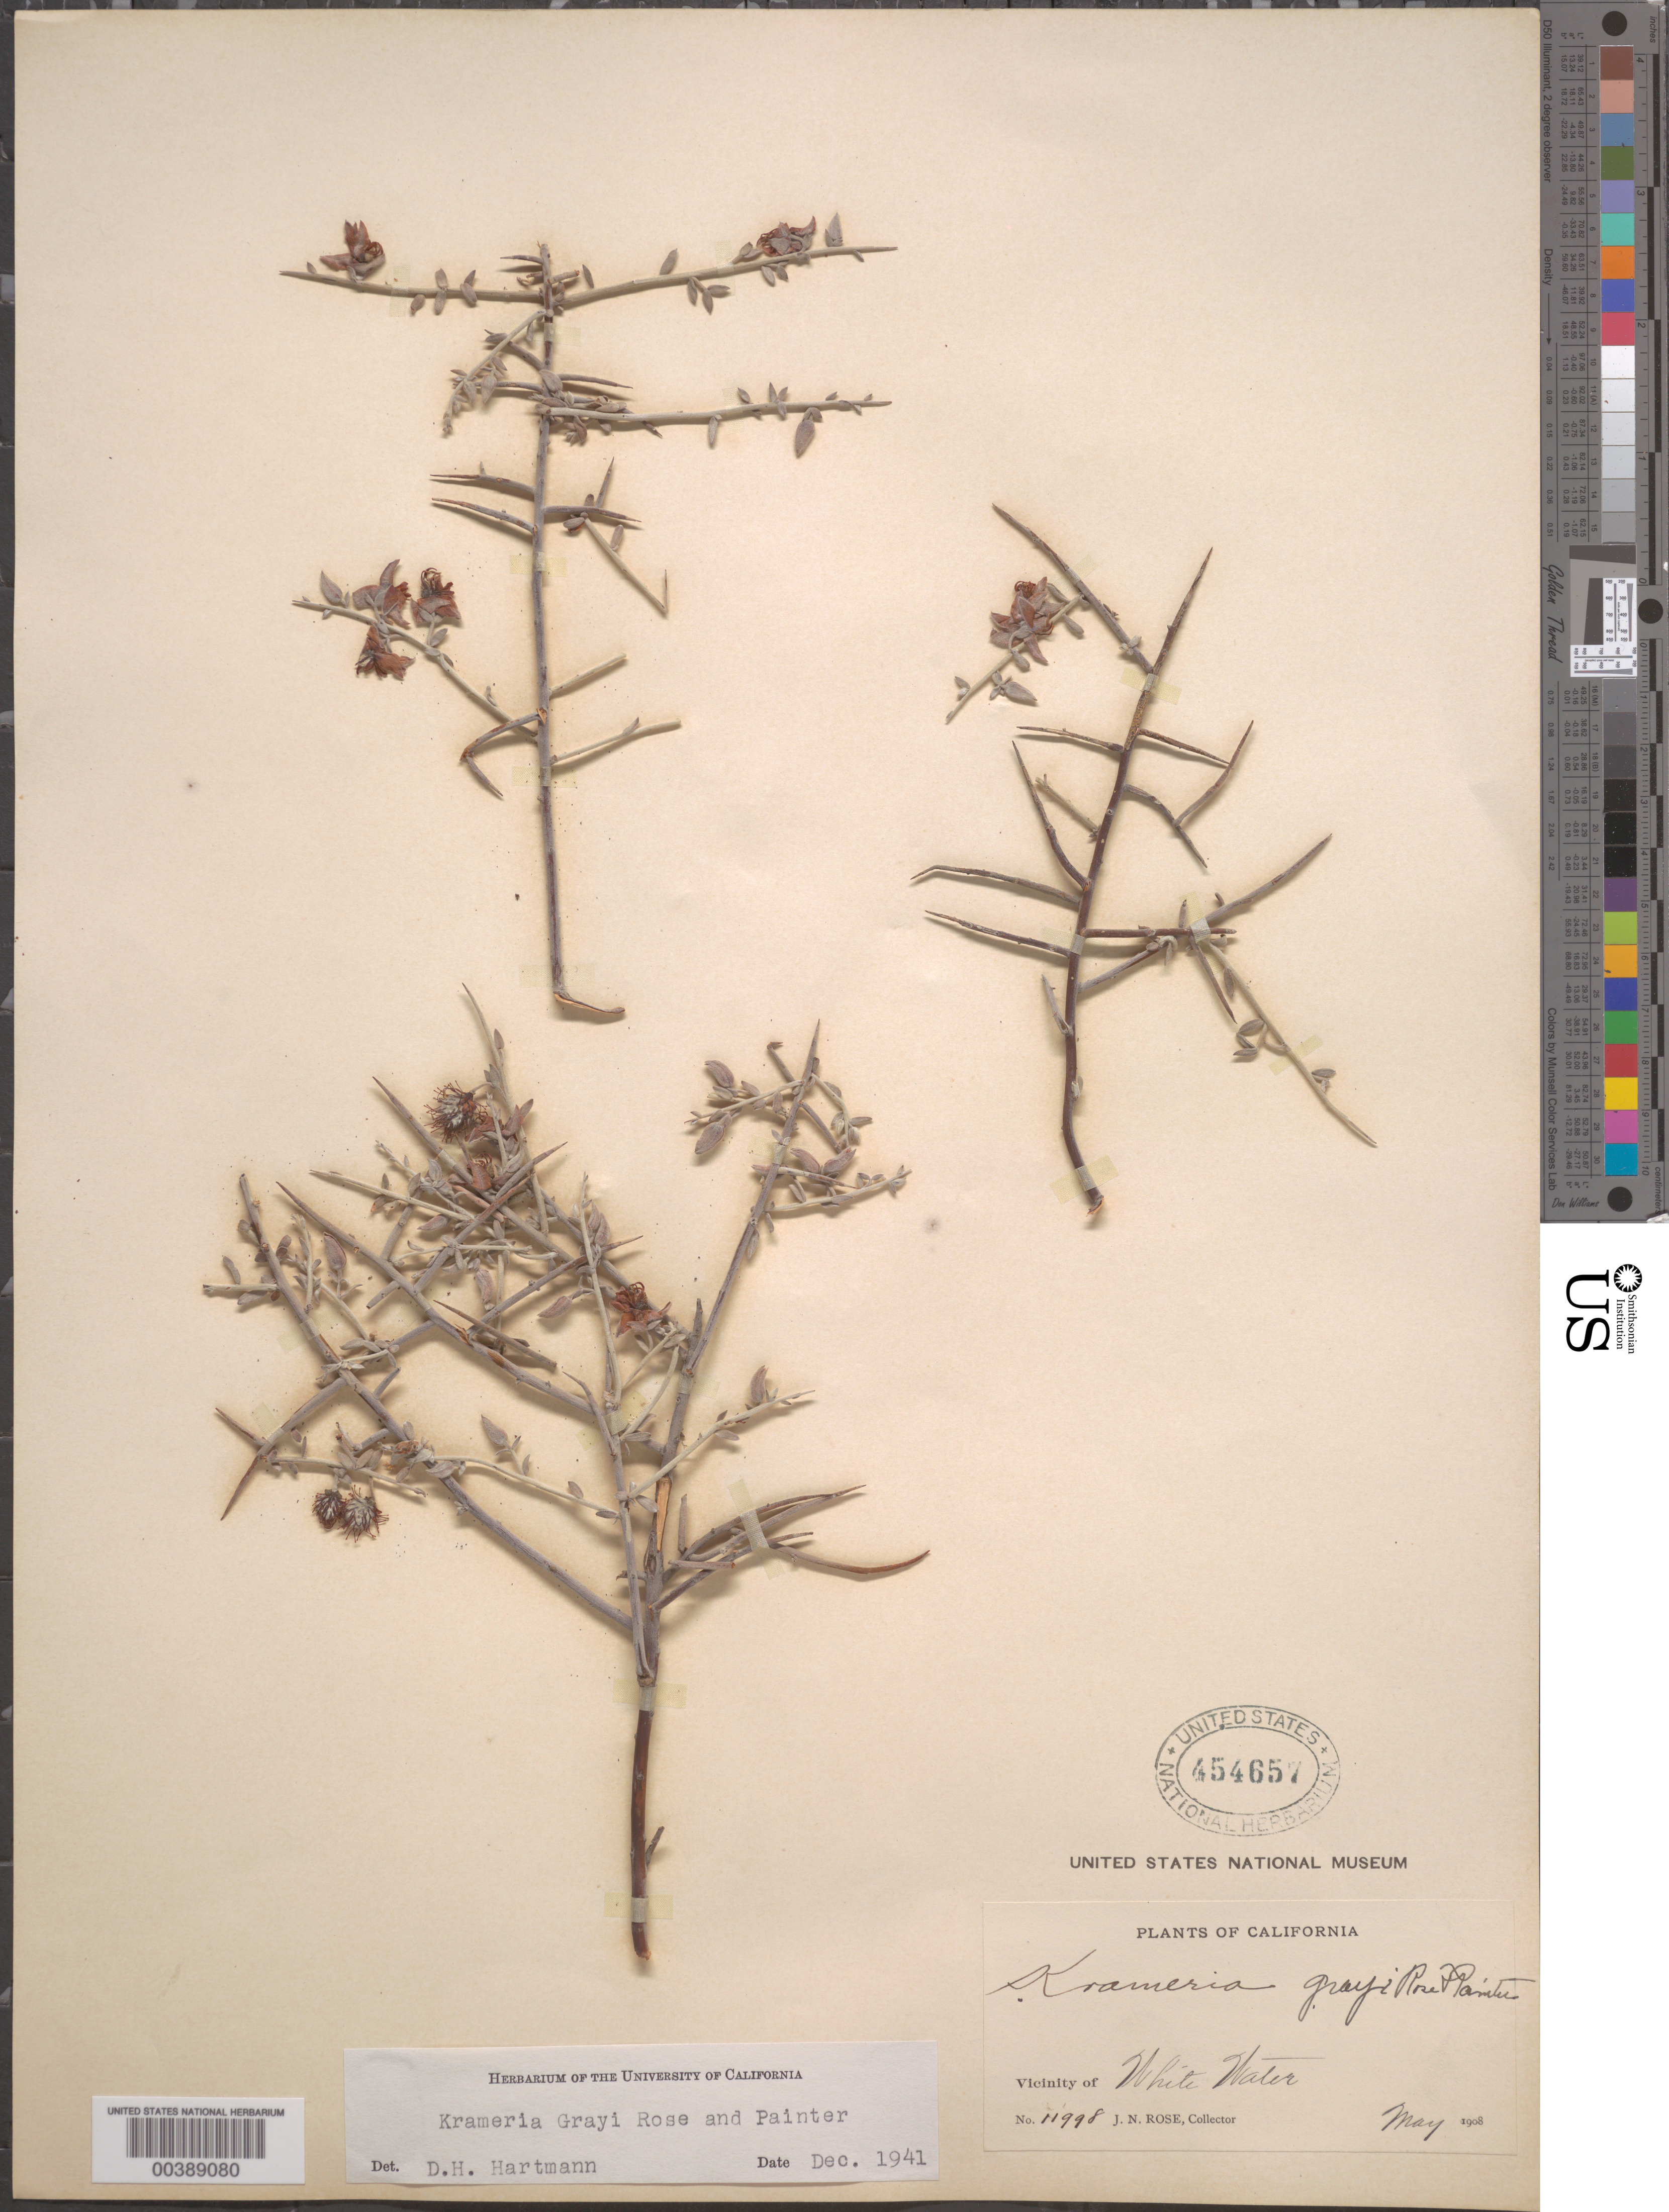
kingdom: Plantae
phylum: Tracheophyta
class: Magnoliopsida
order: Zygophyllales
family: Krameriaceae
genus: Krameria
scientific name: Krameria grayi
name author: Rose & J.H. Painter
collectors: J. N. Rose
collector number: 11998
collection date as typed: May 1908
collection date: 1908-05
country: United States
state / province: California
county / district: Riverside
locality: White Water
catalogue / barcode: US 454657